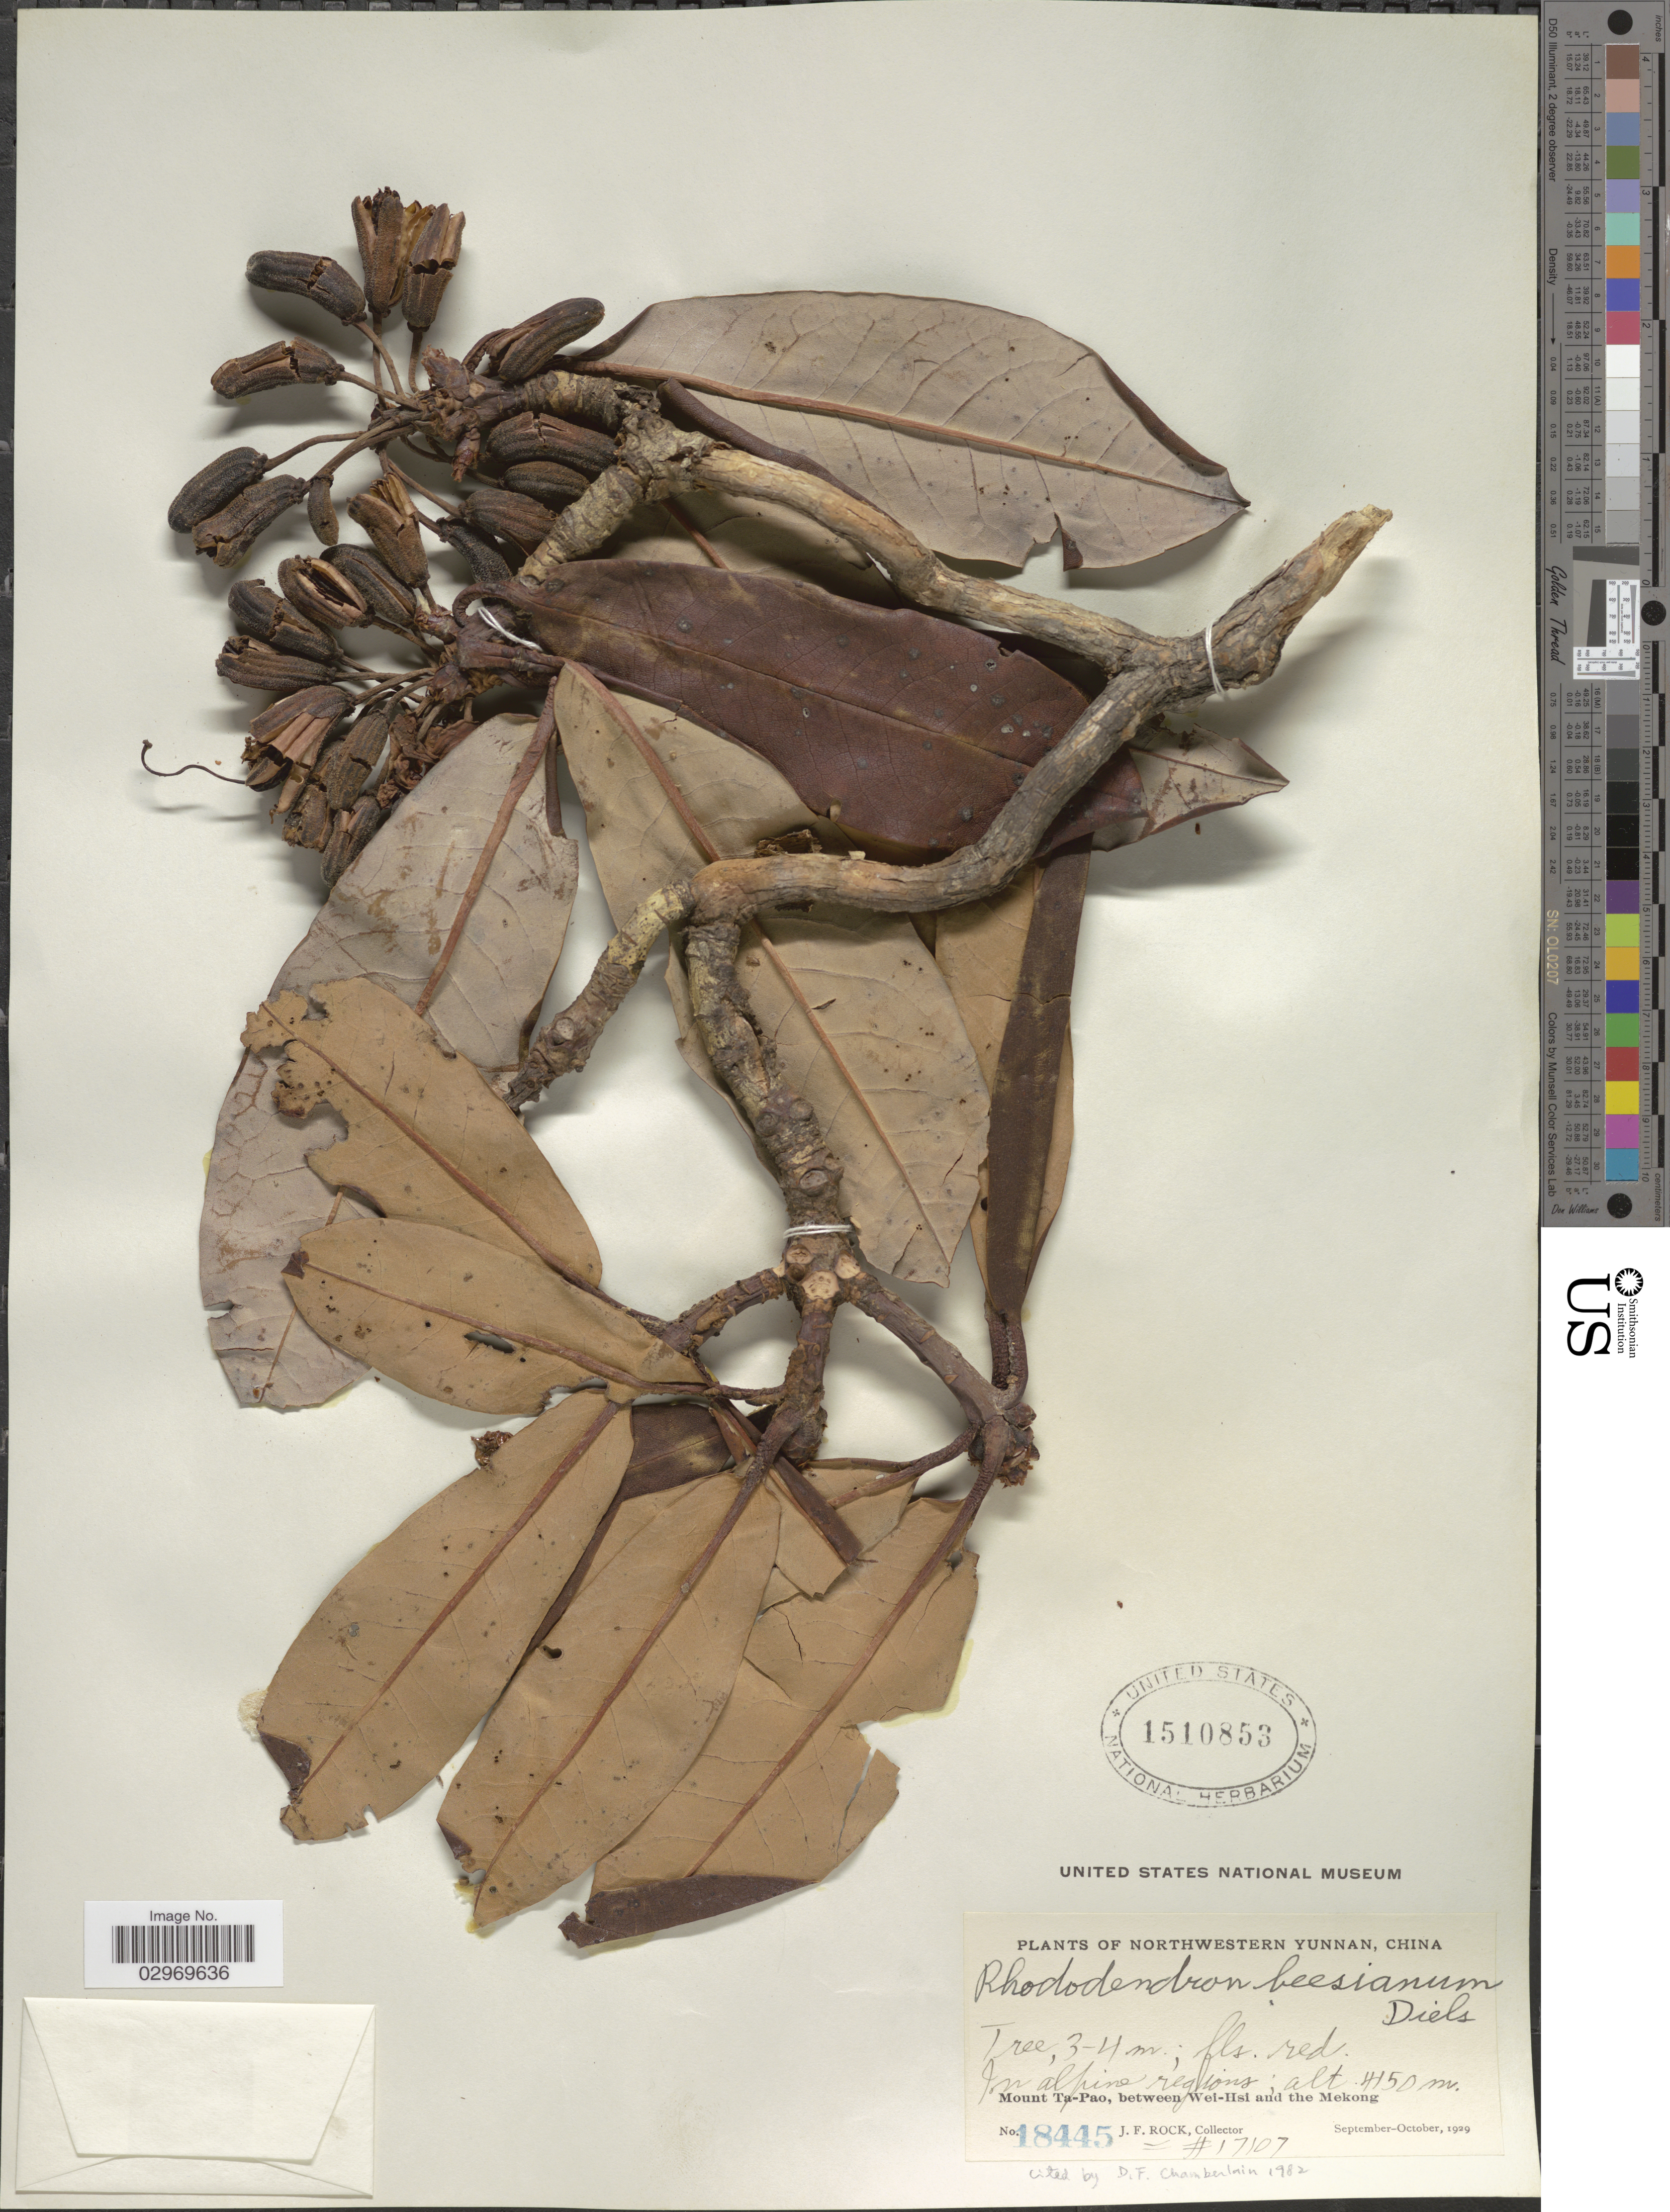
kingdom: Plantae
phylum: Tracheophyta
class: Magnoliopsida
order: Ericales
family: Ericaceae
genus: Rhododendron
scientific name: Rhododendron beesianum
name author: Diels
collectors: J. Rock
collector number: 18445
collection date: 1929-09/1929-10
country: China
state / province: Yunnan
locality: Northwestern Yunnan. In alpine regions. Mount Ta-Pao, between Wei-Hsi and the Mekong.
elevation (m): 4150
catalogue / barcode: US 1510853